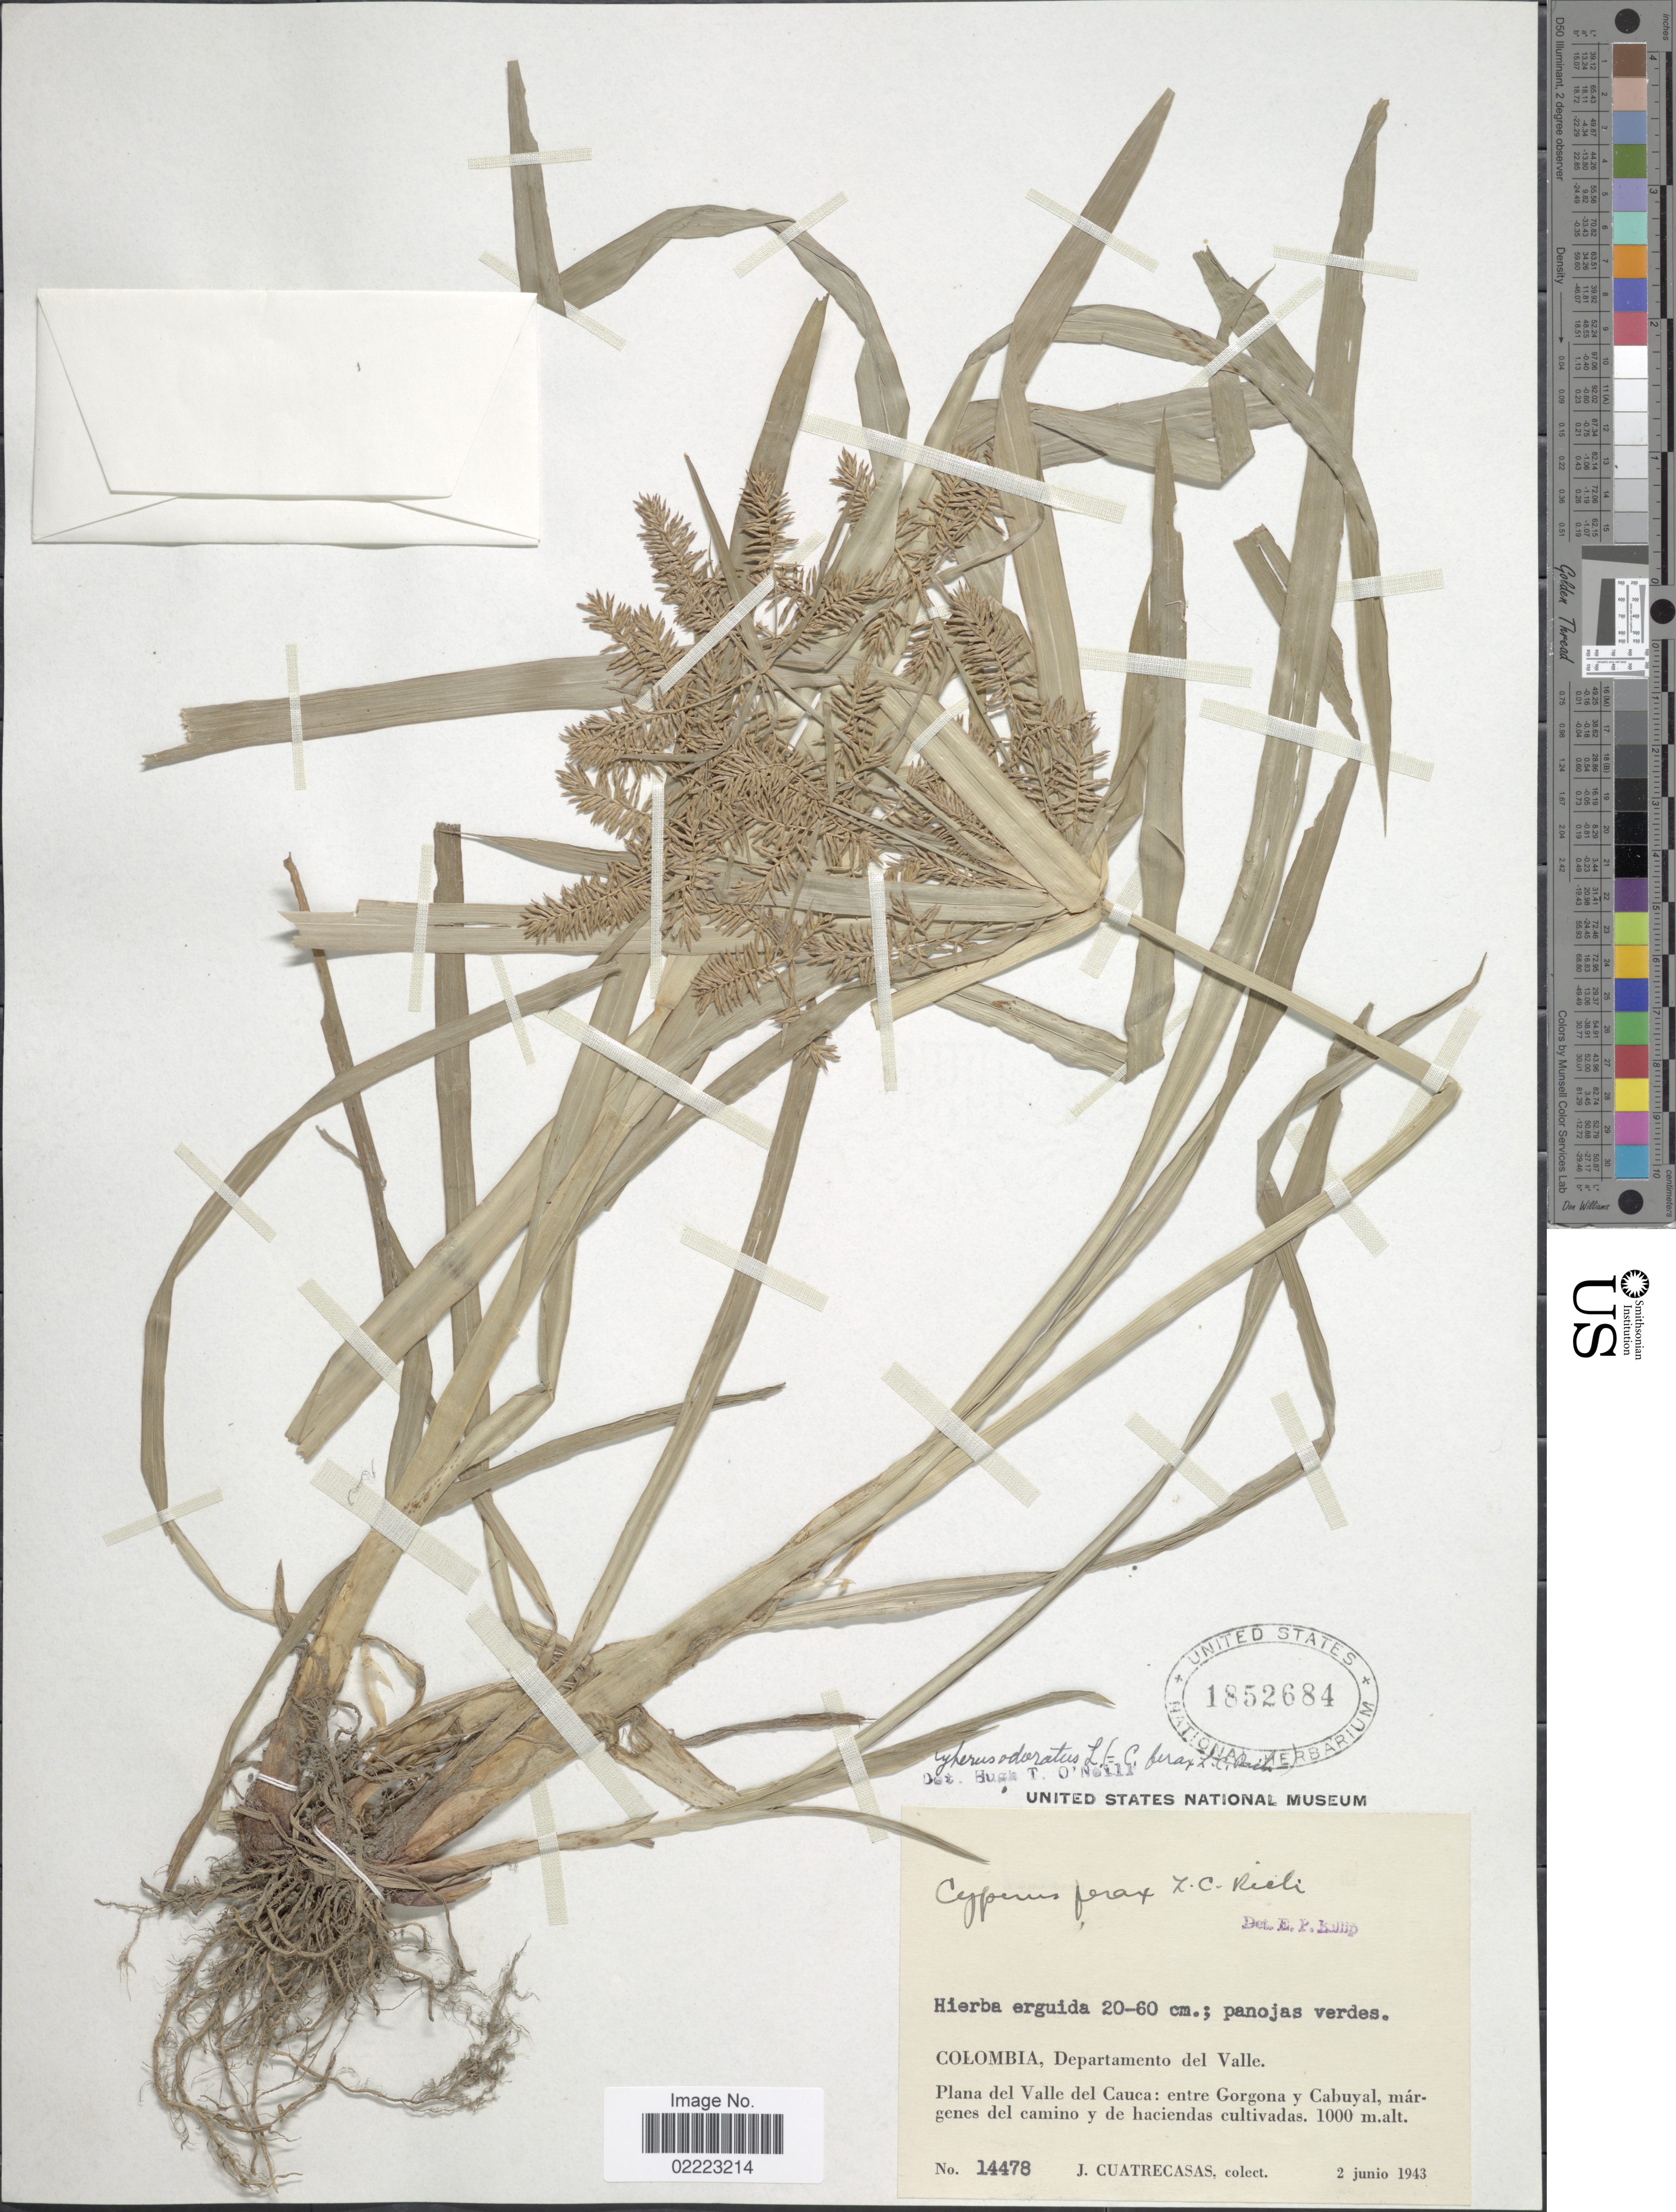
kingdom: Plantae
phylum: Tracheophyta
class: Liliopsida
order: Poales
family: Cyperaceae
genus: Cyperus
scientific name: Cyperus odoratus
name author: L.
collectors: J. Cuatrecasas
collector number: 14478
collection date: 1943-06-02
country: Colombia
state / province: Valle del Cauca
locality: Departamento del Valle, Plana del Valle del Cauca: entre Gorgona y Cabuyal, márgenes del camino y de haciendas cultivadas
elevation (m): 1000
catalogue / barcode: US 1852684